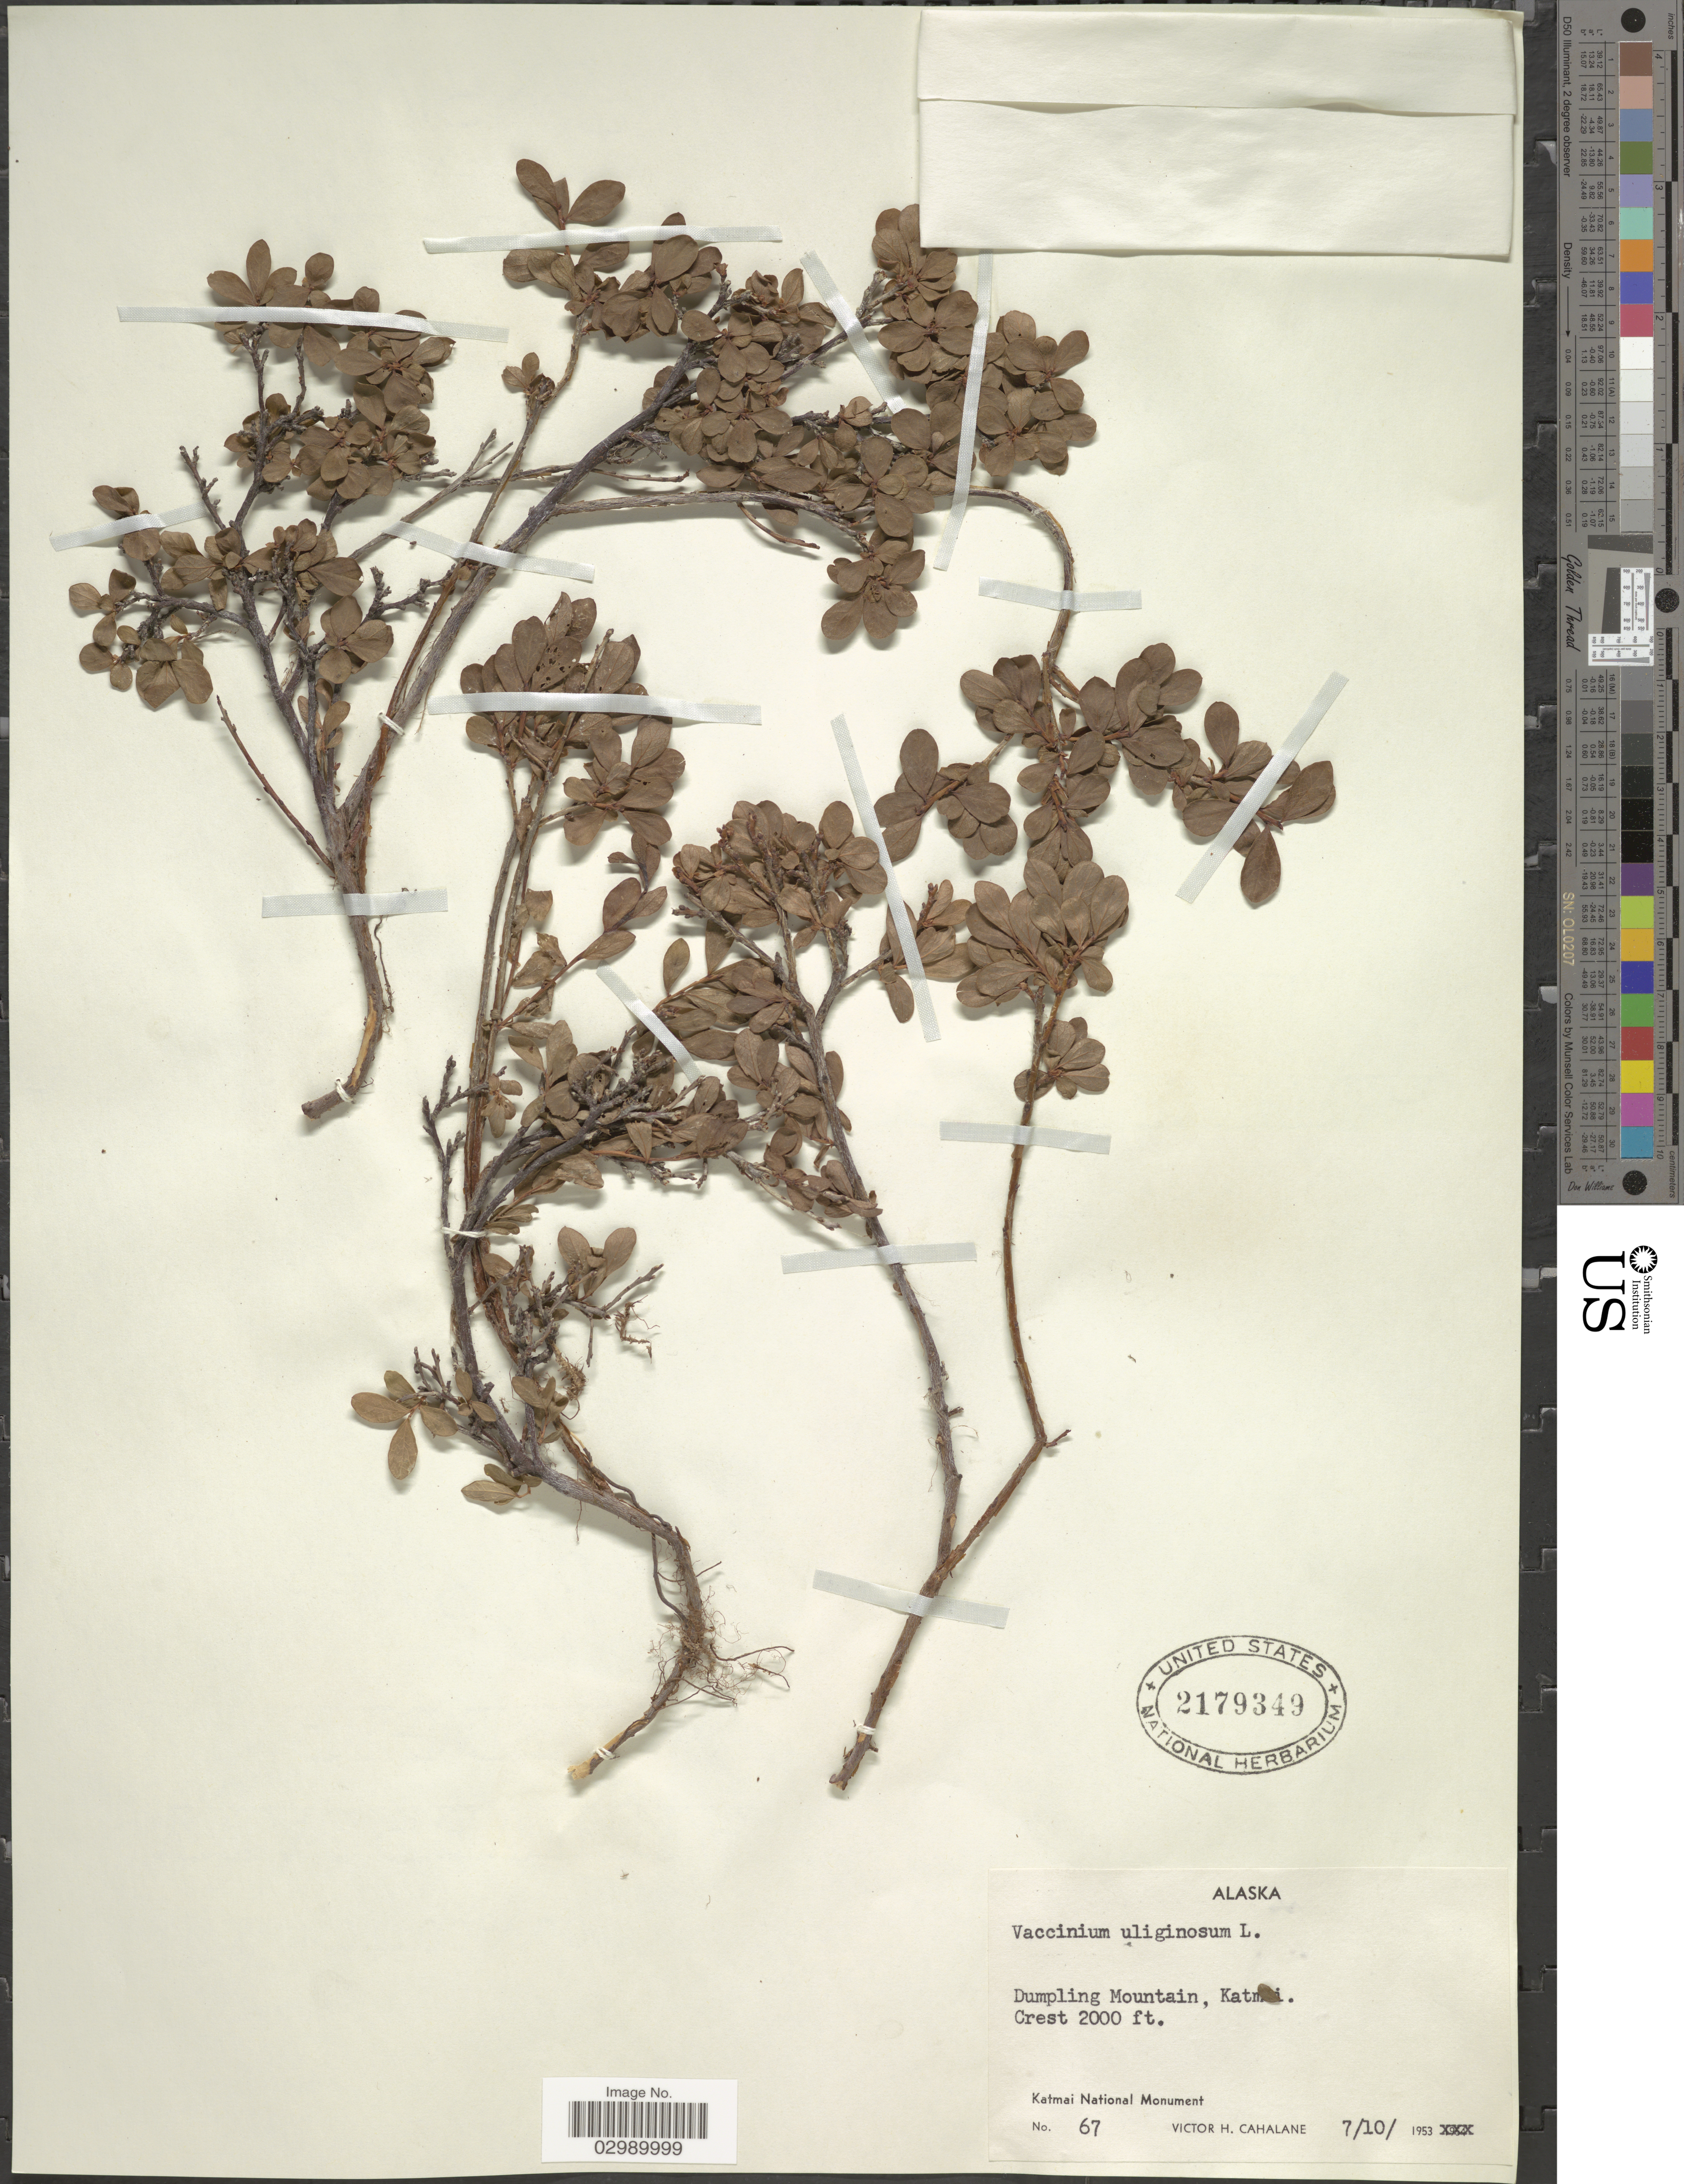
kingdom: Plantae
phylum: Tracheophyta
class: Magnoliopsida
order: Ericales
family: Ericaceae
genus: Vaccinium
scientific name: Vaccinium uliginosum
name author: L.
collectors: V. Cahalane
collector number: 67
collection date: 1953-07-10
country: United States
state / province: Alaska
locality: Dumpling Mountain, Katmai.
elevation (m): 610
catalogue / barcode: US 2179349